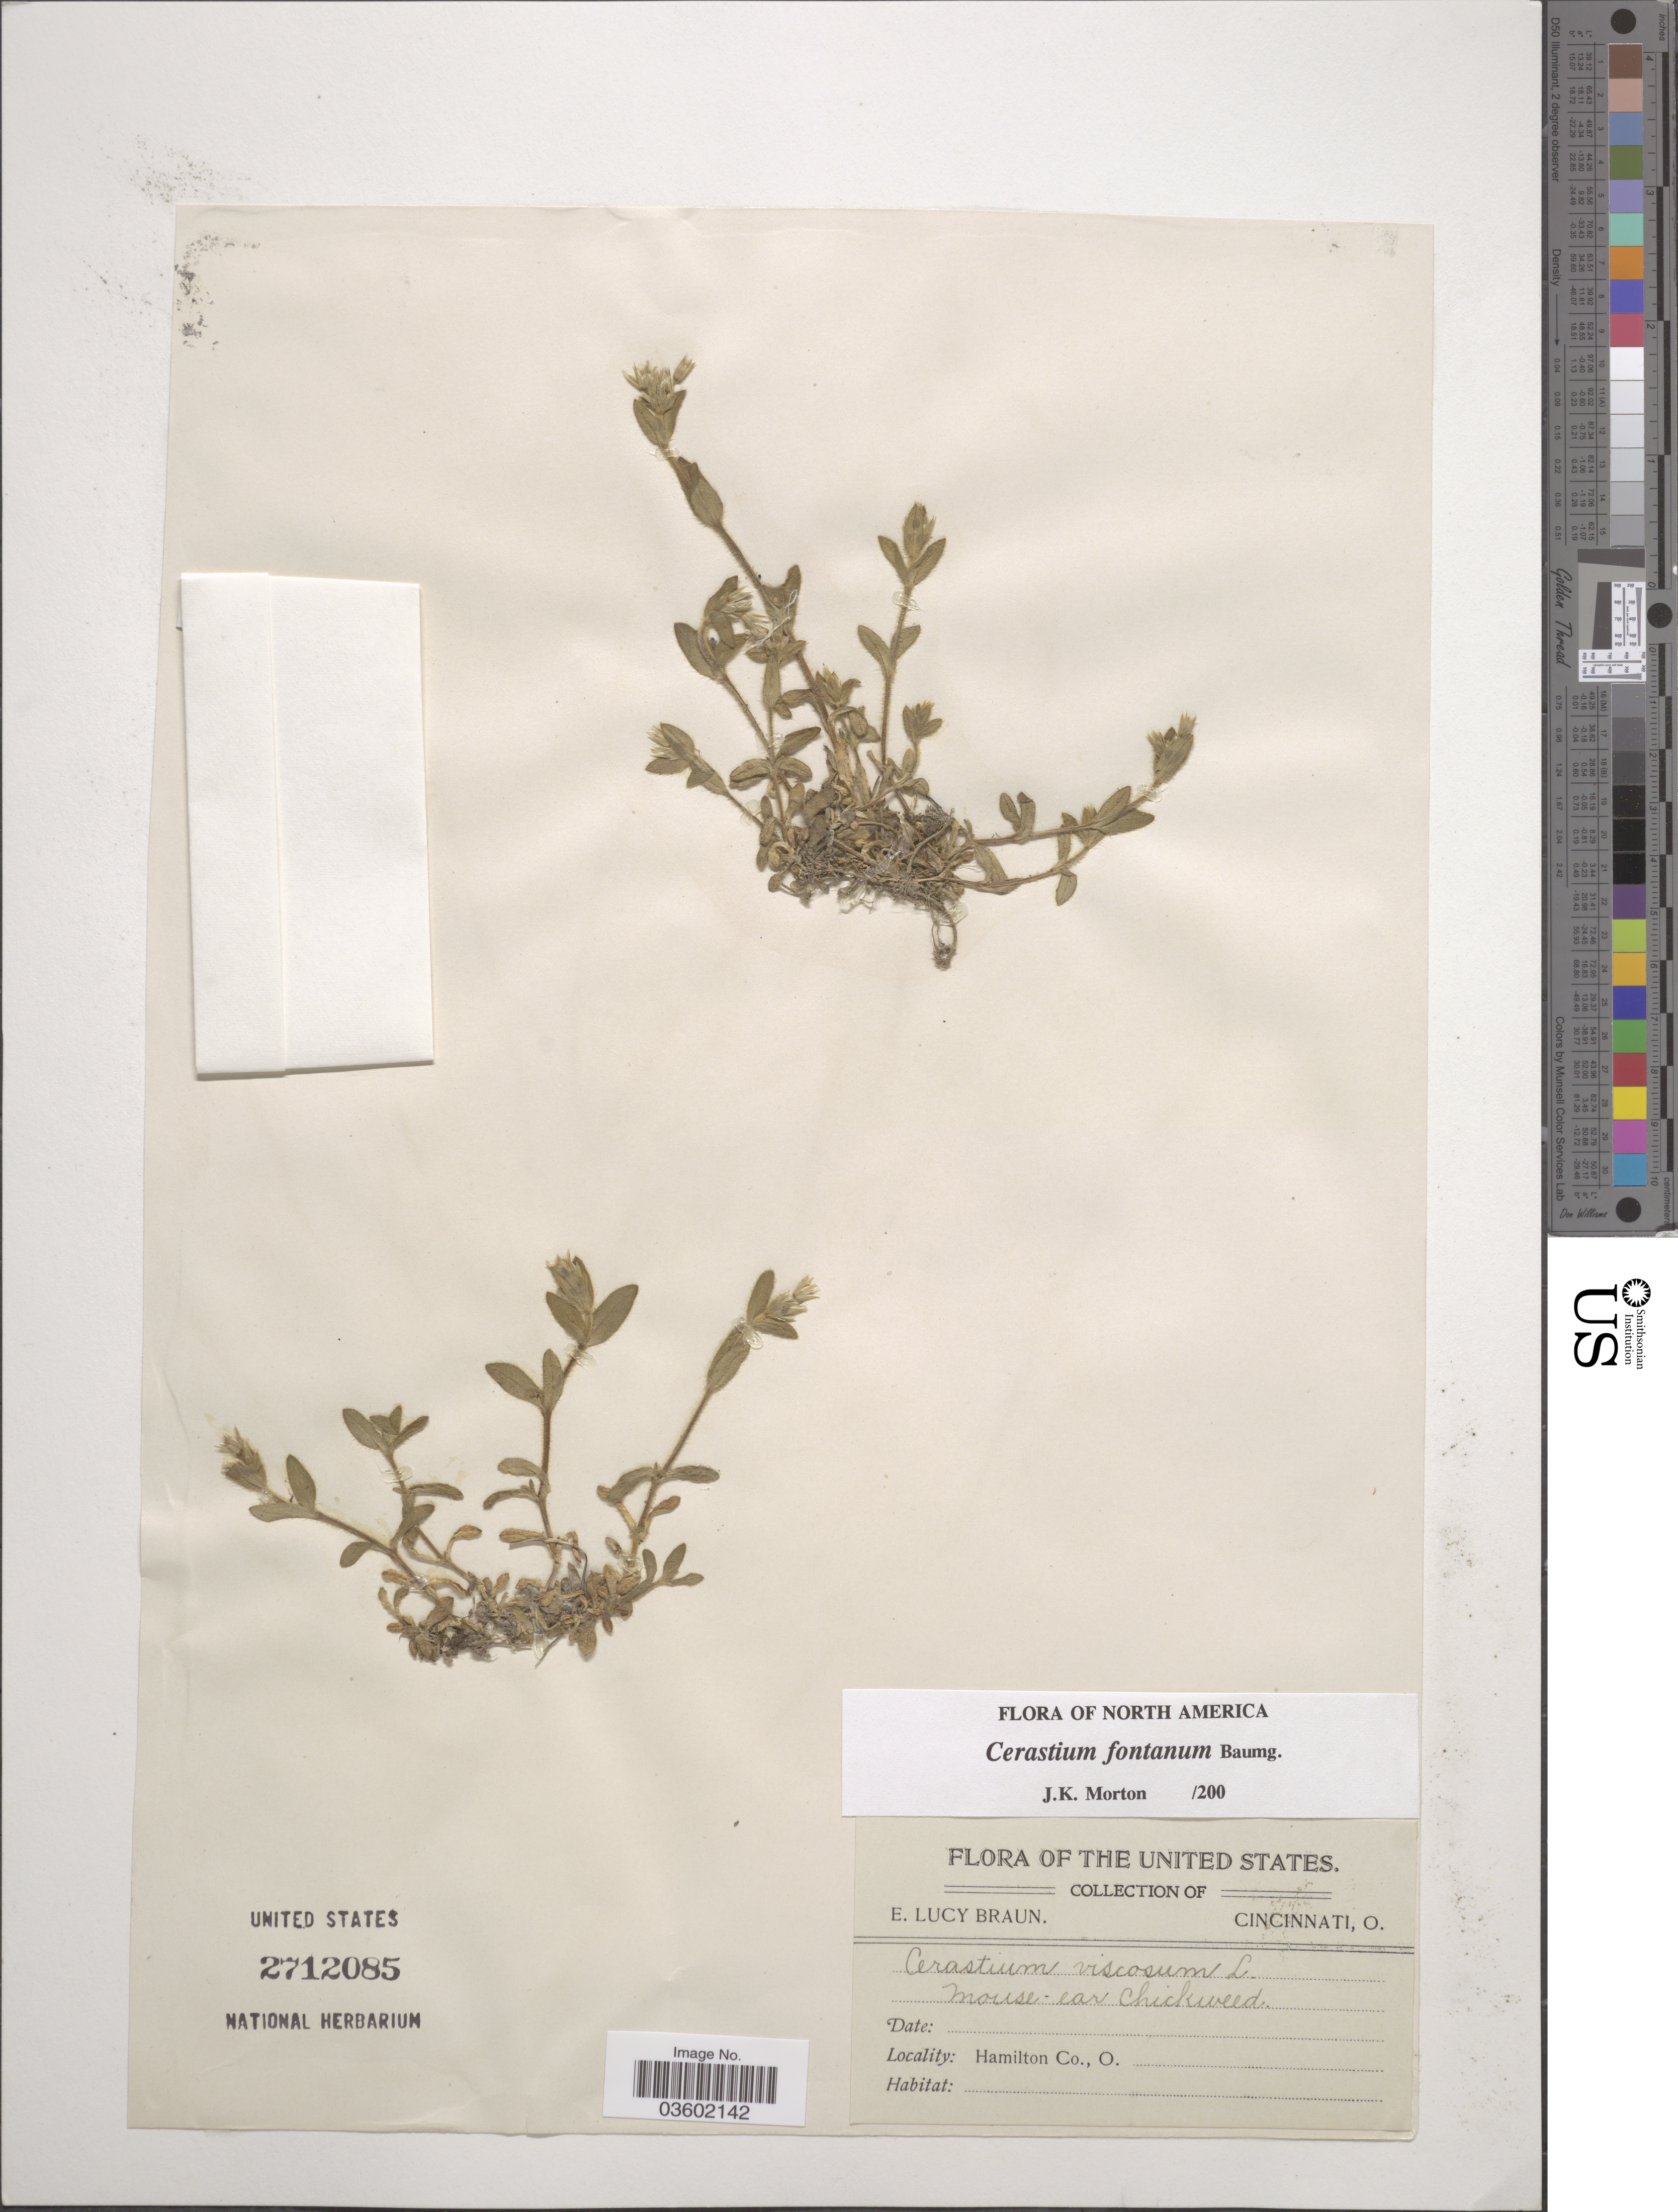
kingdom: Plantae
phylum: Tracheophyta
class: Magnoliopsida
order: Caryophyllales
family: Caryophyllaceae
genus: Cerastium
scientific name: Cerastium vulgatum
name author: L.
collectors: E. L. Braun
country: United States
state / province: Ohio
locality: Hamilton Co.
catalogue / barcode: US 2712085